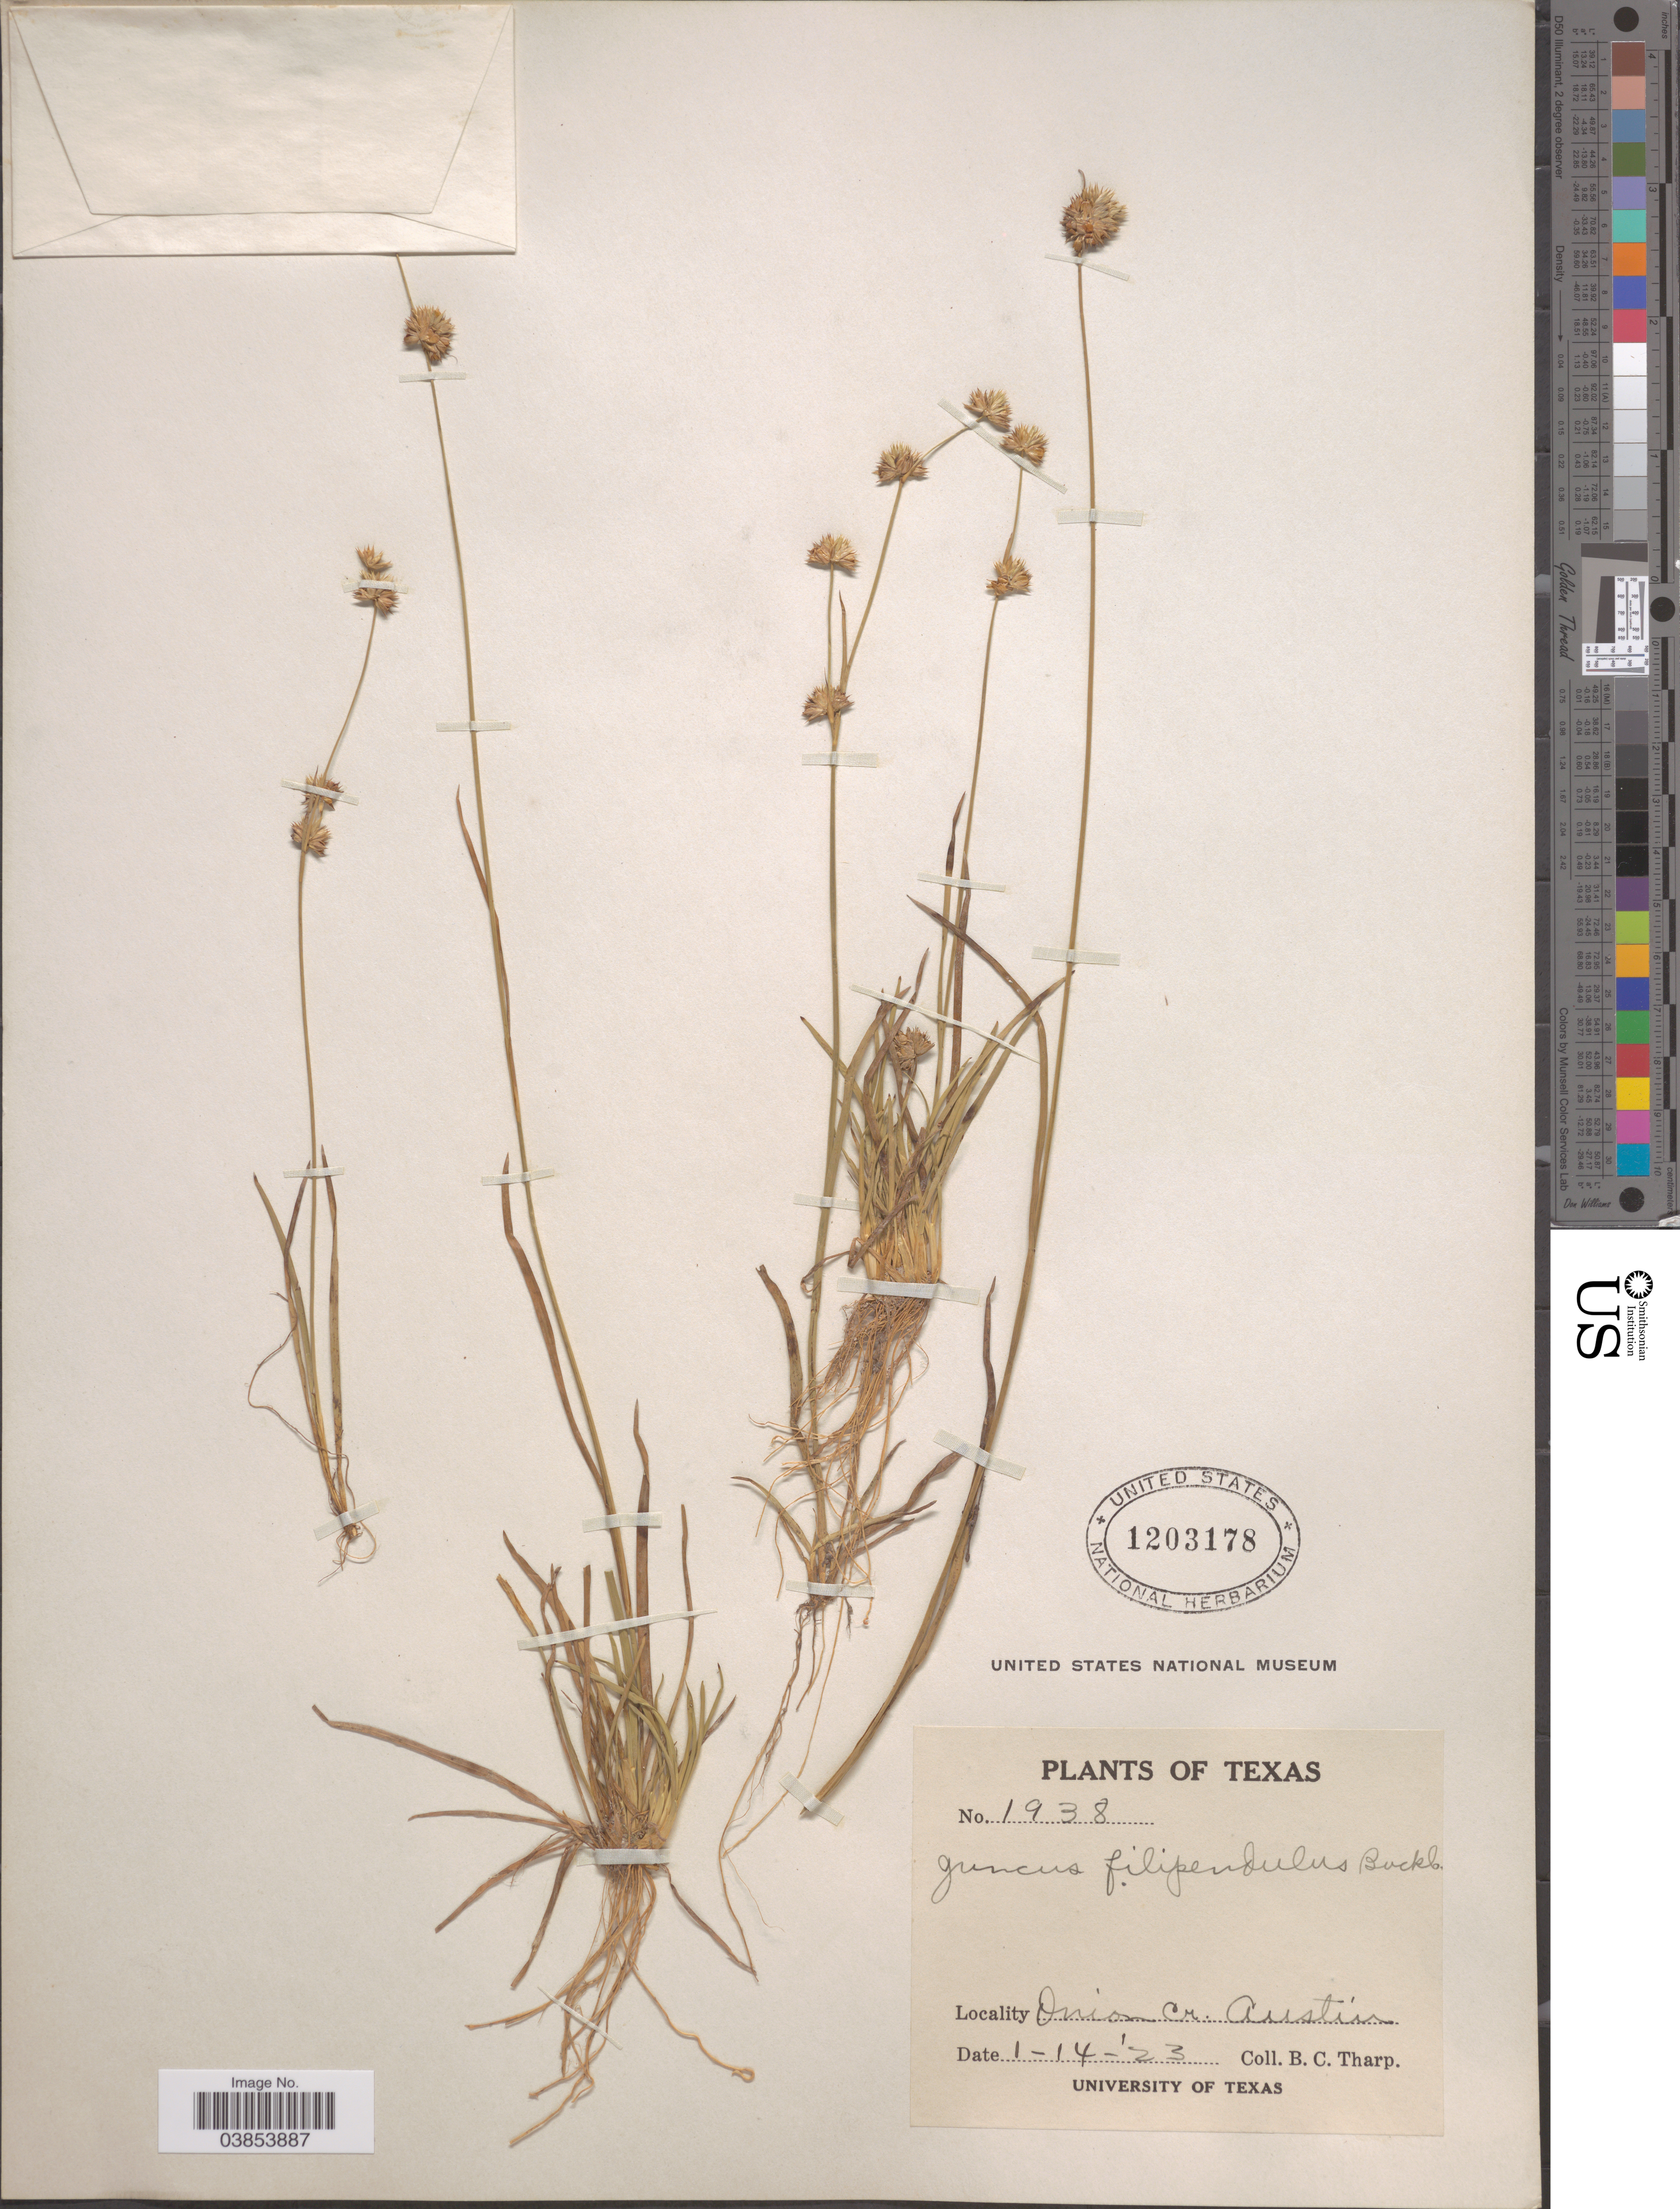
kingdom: Plantae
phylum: Tracheophyta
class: Liliopsida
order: Poales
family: Juncaceae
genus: Juncus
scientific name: Juncus filipendulus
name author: Buckley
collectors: B. C. Tharp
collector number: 1938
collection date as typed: Transcribed d/m/y: 14/1/23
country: United States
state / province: Texas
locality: Onion Cr. Austin.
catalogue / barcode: US 1203178